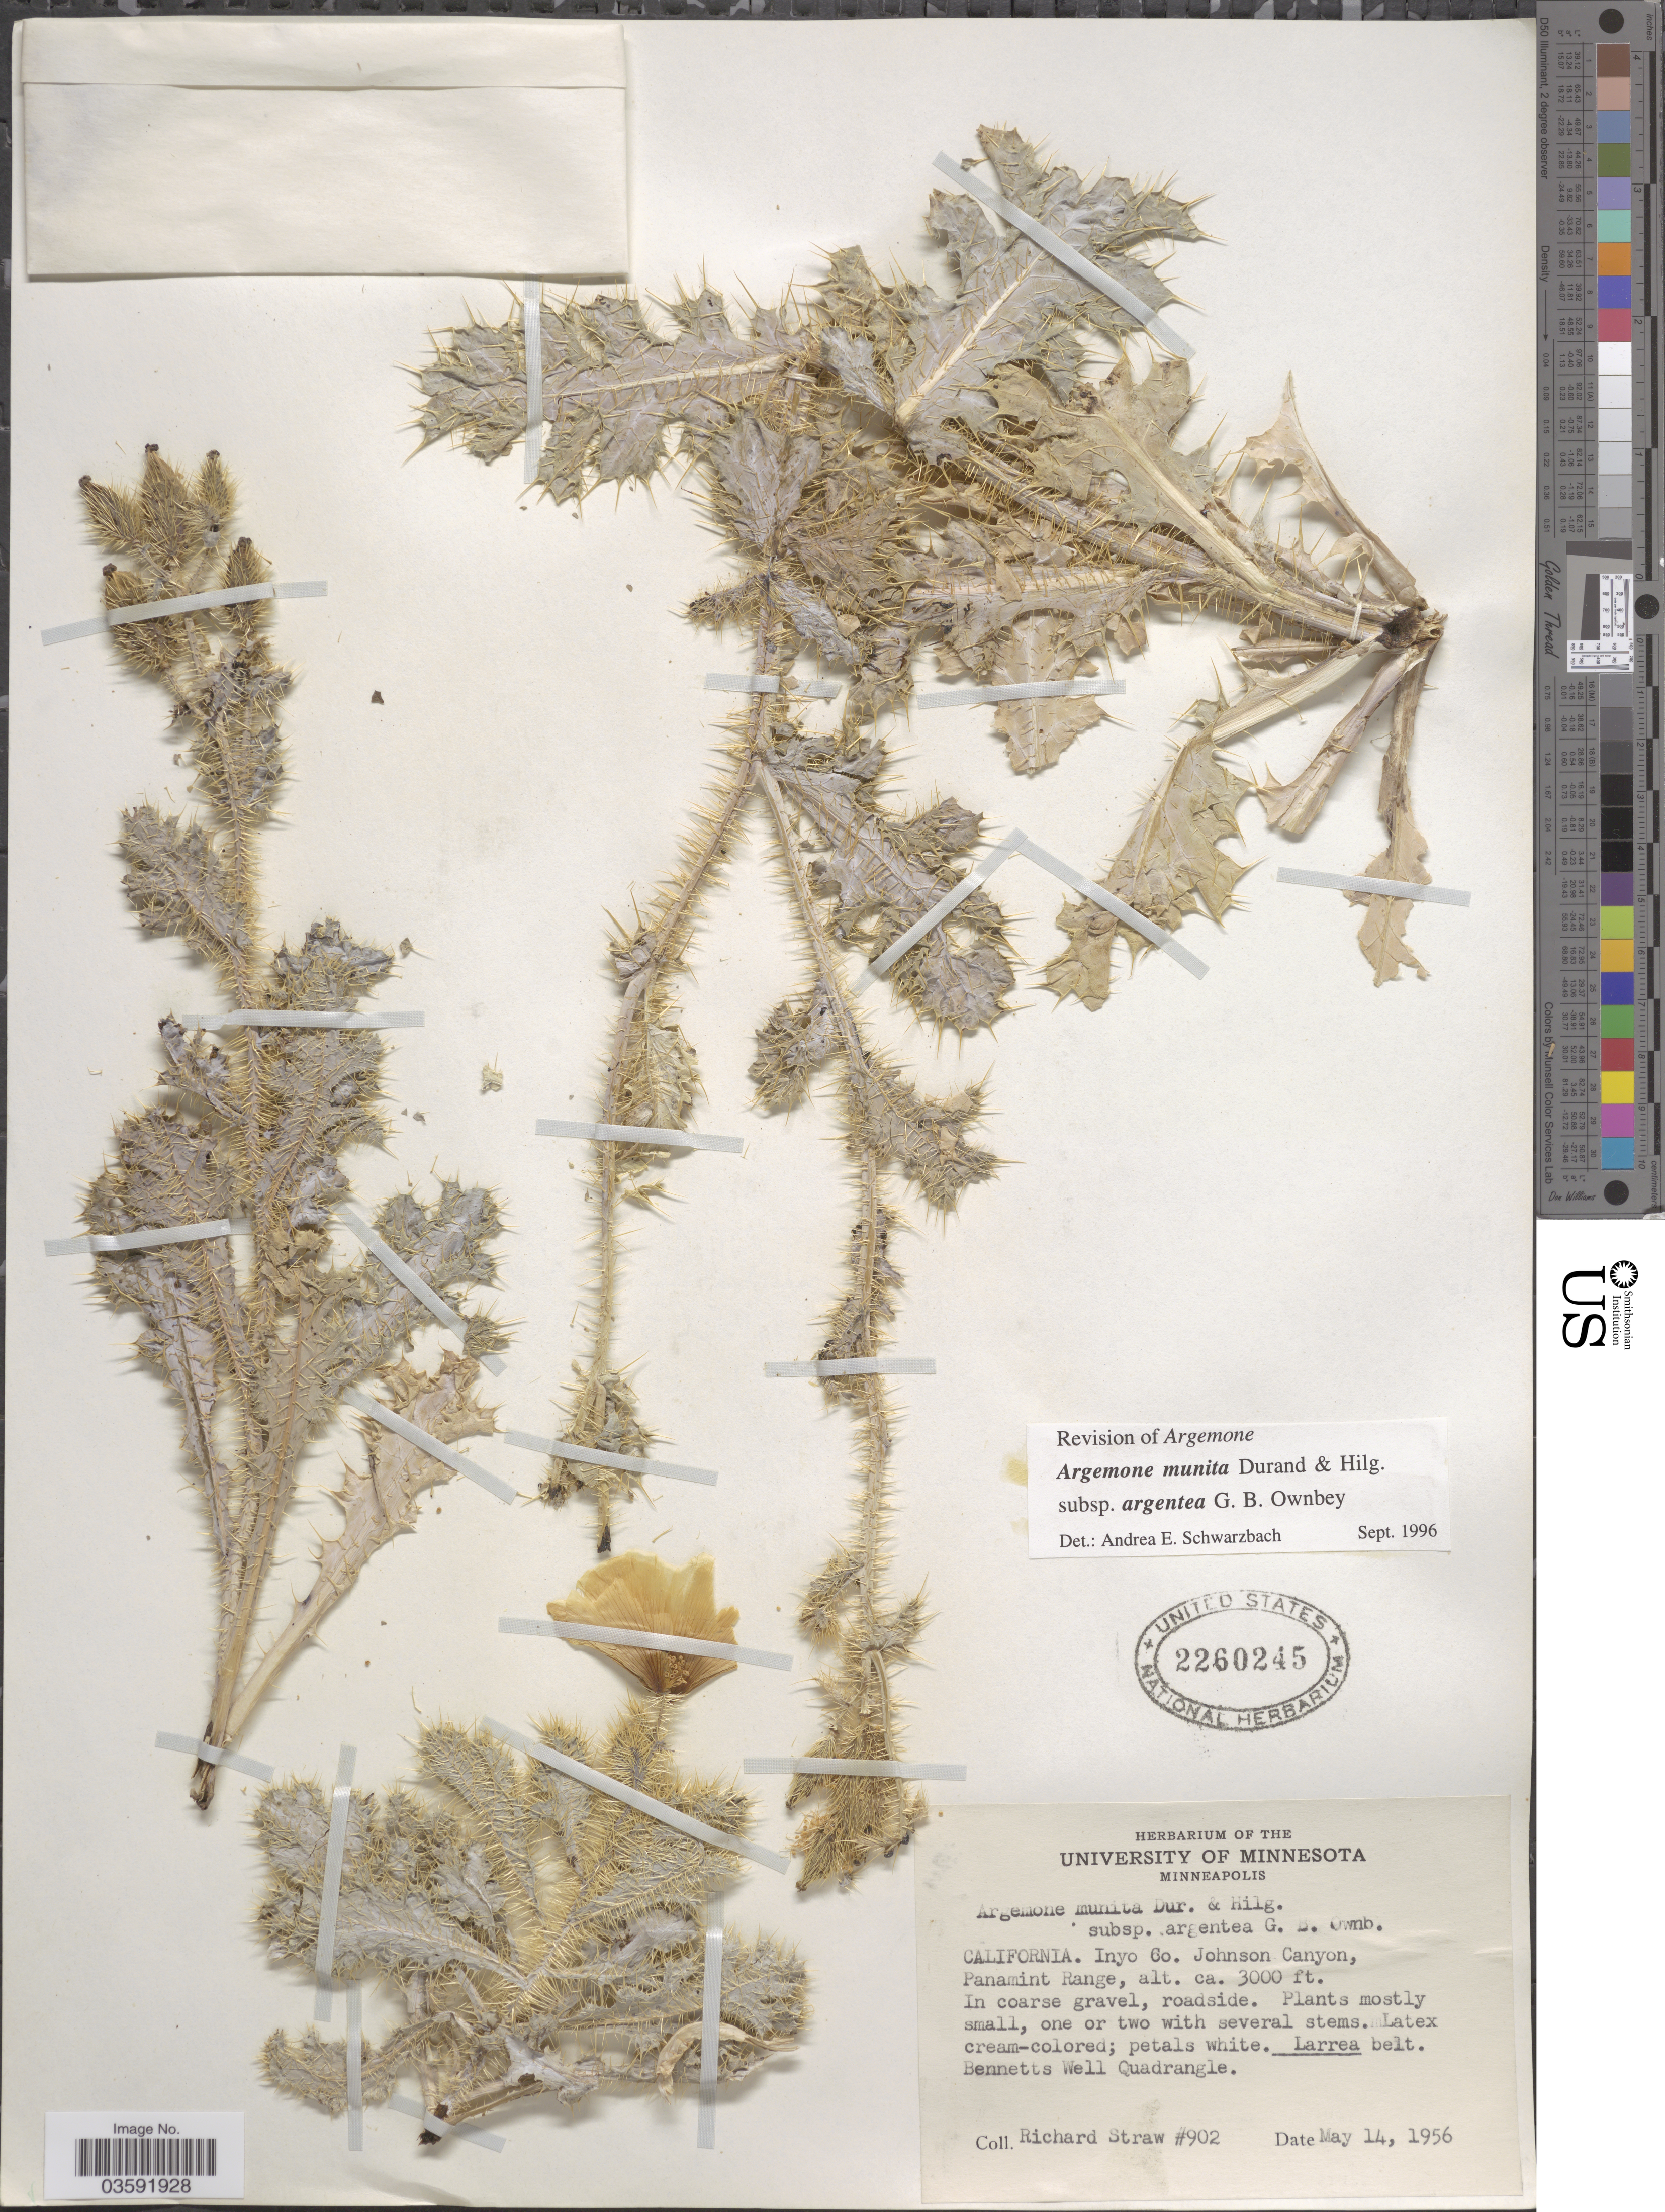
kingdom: Plantae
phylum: Tracheophyta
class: Magnoliopsida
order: Ranunculales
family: Papaveraceae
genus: Argemone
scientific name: Argemone munita subsp. argentea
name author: G.B. Ownbey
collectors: R. M. Straw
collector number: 902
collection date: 1956-05-14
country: United States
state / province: California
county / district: Inyo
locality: Inyo Co. Johnson Canyon, Panamint Range.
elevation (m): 914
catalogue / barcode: US 2260245